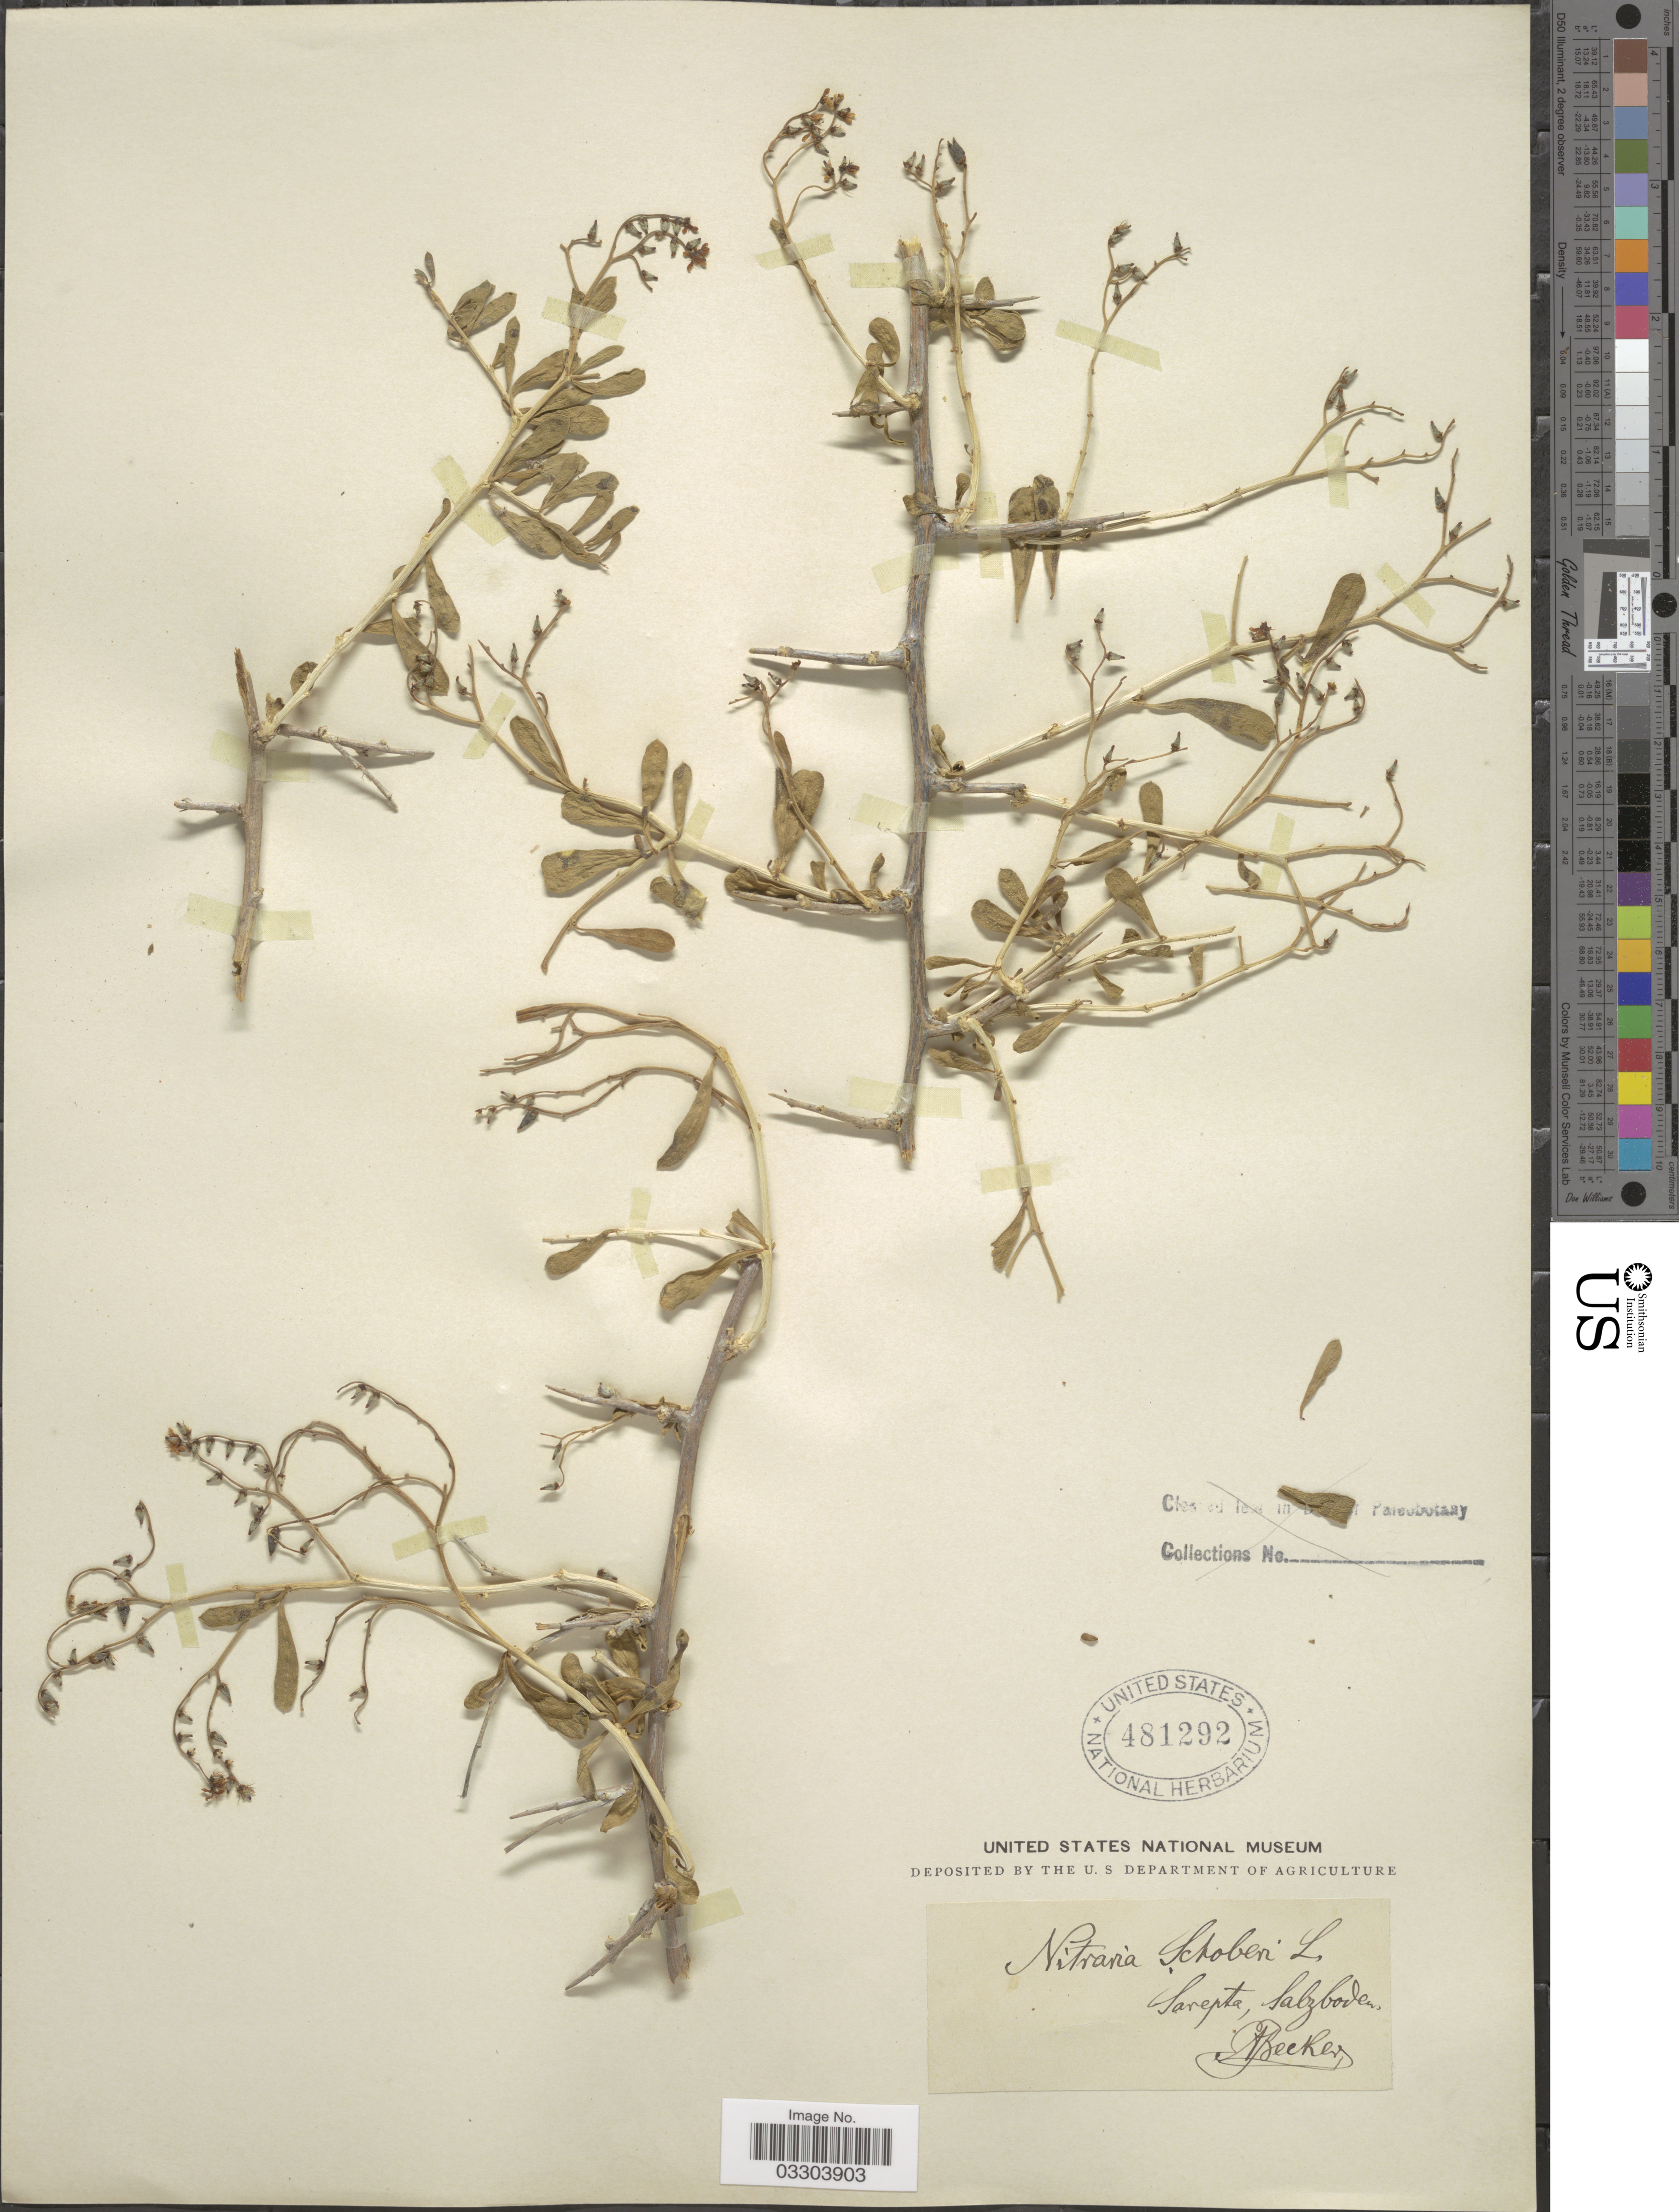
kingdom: Plantae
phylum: Tracheophyta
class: Magnoliopsida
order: Sapindales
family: Nitrariaceae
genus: Nitraria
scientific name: Nitraria schoberi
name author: L.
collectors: A. Becker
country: Russian Federation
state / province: Volgograd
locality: Sarepta, Salzboden.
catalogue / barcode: US 481292